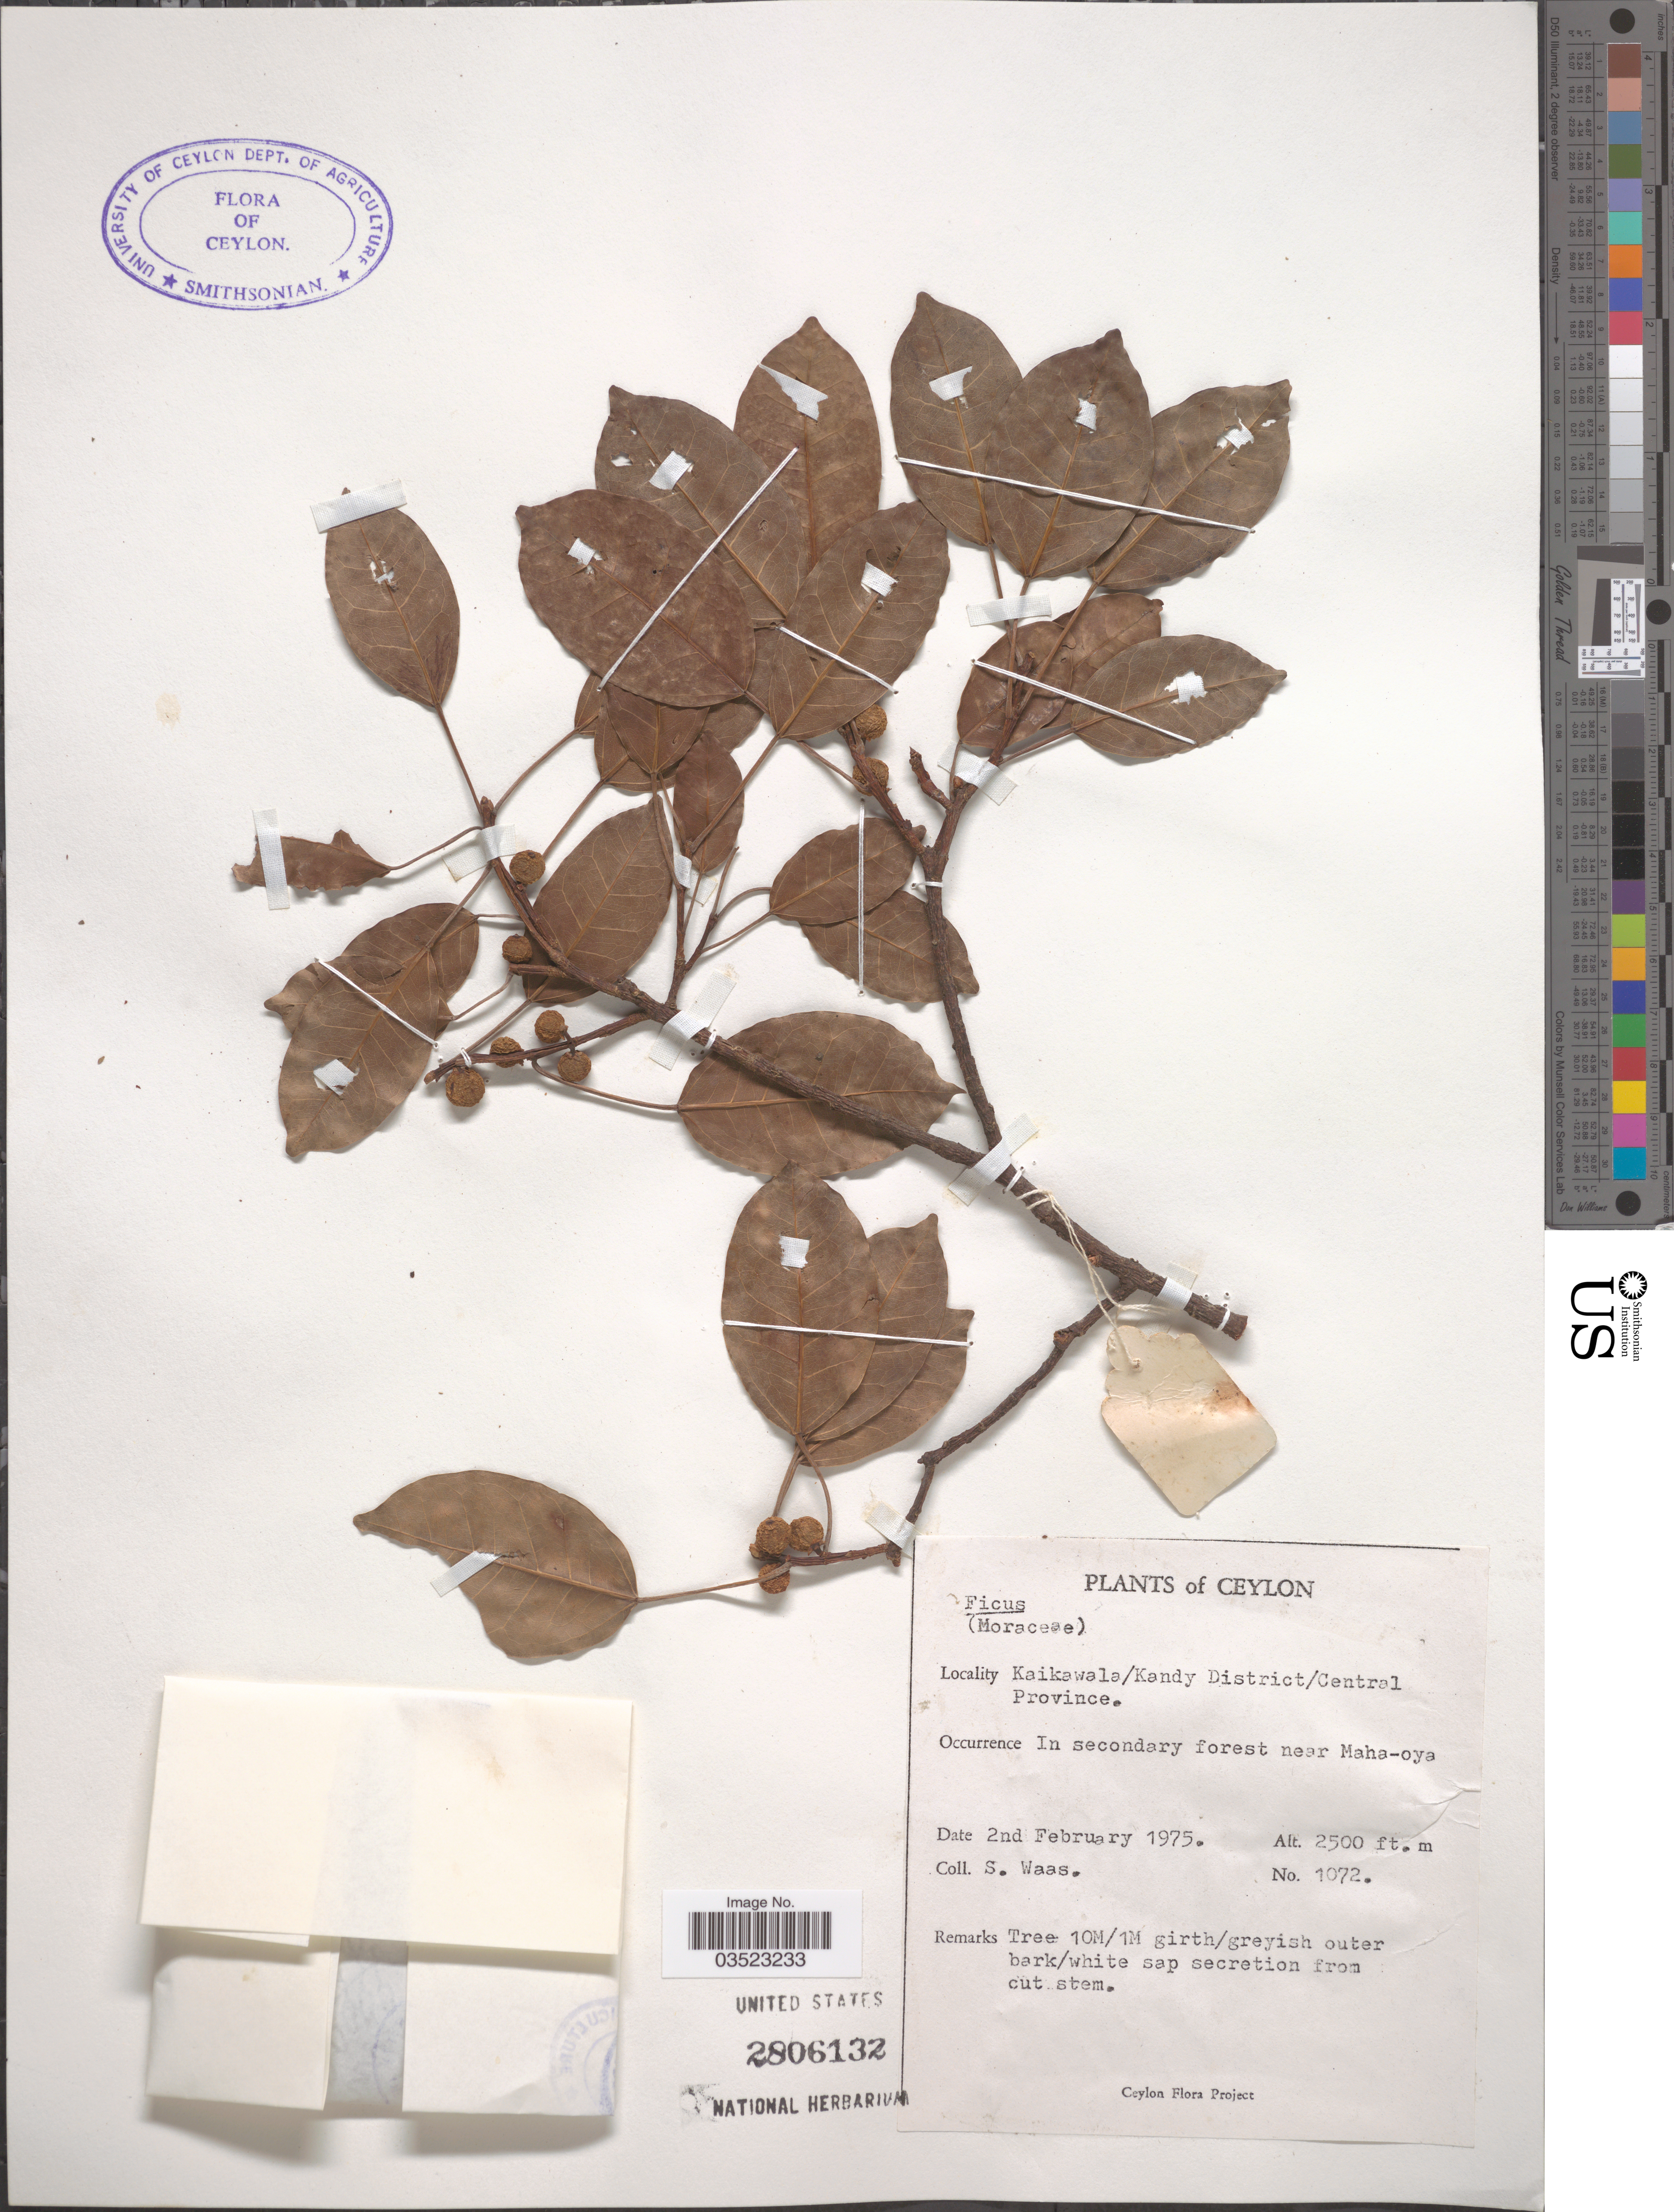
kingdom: Plantae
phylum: Tracheophyta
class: Magnoliopsida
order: Rosales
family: Moraceae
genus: Ficus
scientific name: Ficus sp.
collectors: S. Waas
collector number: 1072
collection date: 1975-02-02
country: Sri Lanka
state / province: Central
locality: Ceylon. Kaikawala/Kandy District/. In secondary forest near Maha-oya.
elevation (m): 762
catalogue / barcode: US 2806132